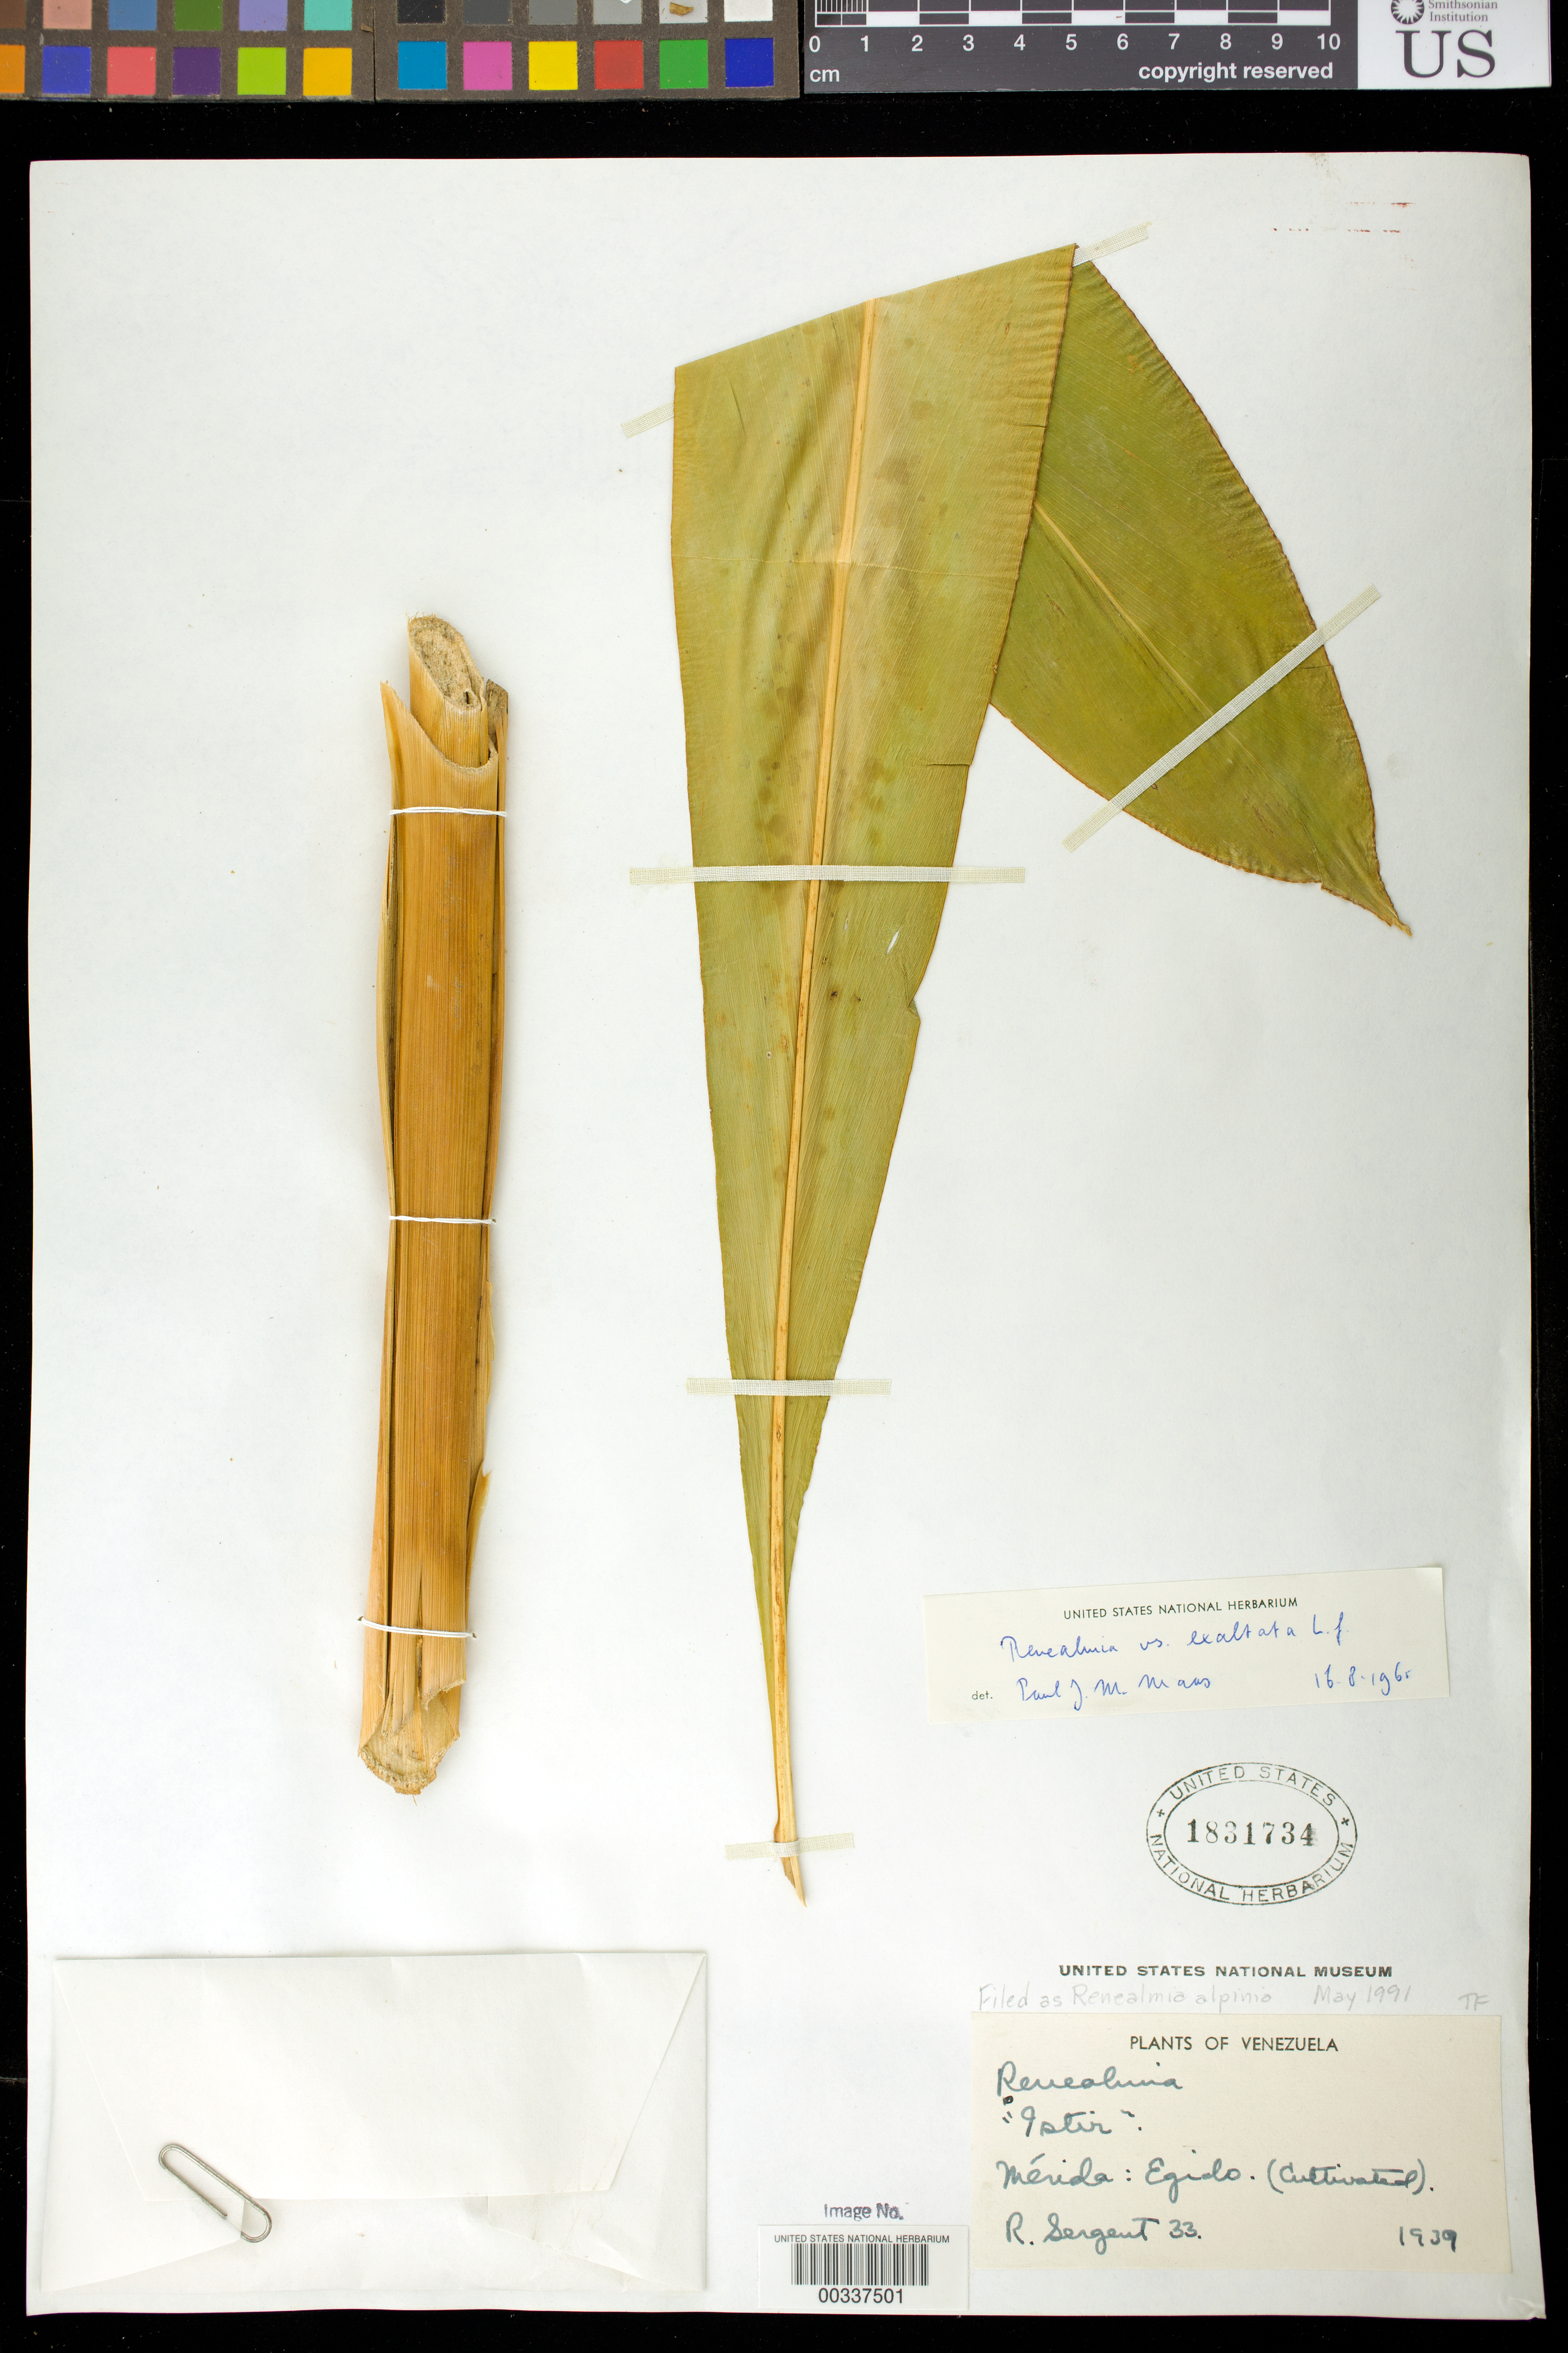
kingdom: Plantae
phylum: Tracheophyta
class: Liliopsida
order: Zingiberales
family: Zingiberaceae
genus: Renealmia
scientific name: Renealmia alpinia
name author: (Rottb.) Maas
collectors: R. Sergent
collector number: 33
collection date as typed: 1939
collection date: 1939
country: Venezuela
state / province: Mérida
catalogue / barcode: US 1831734